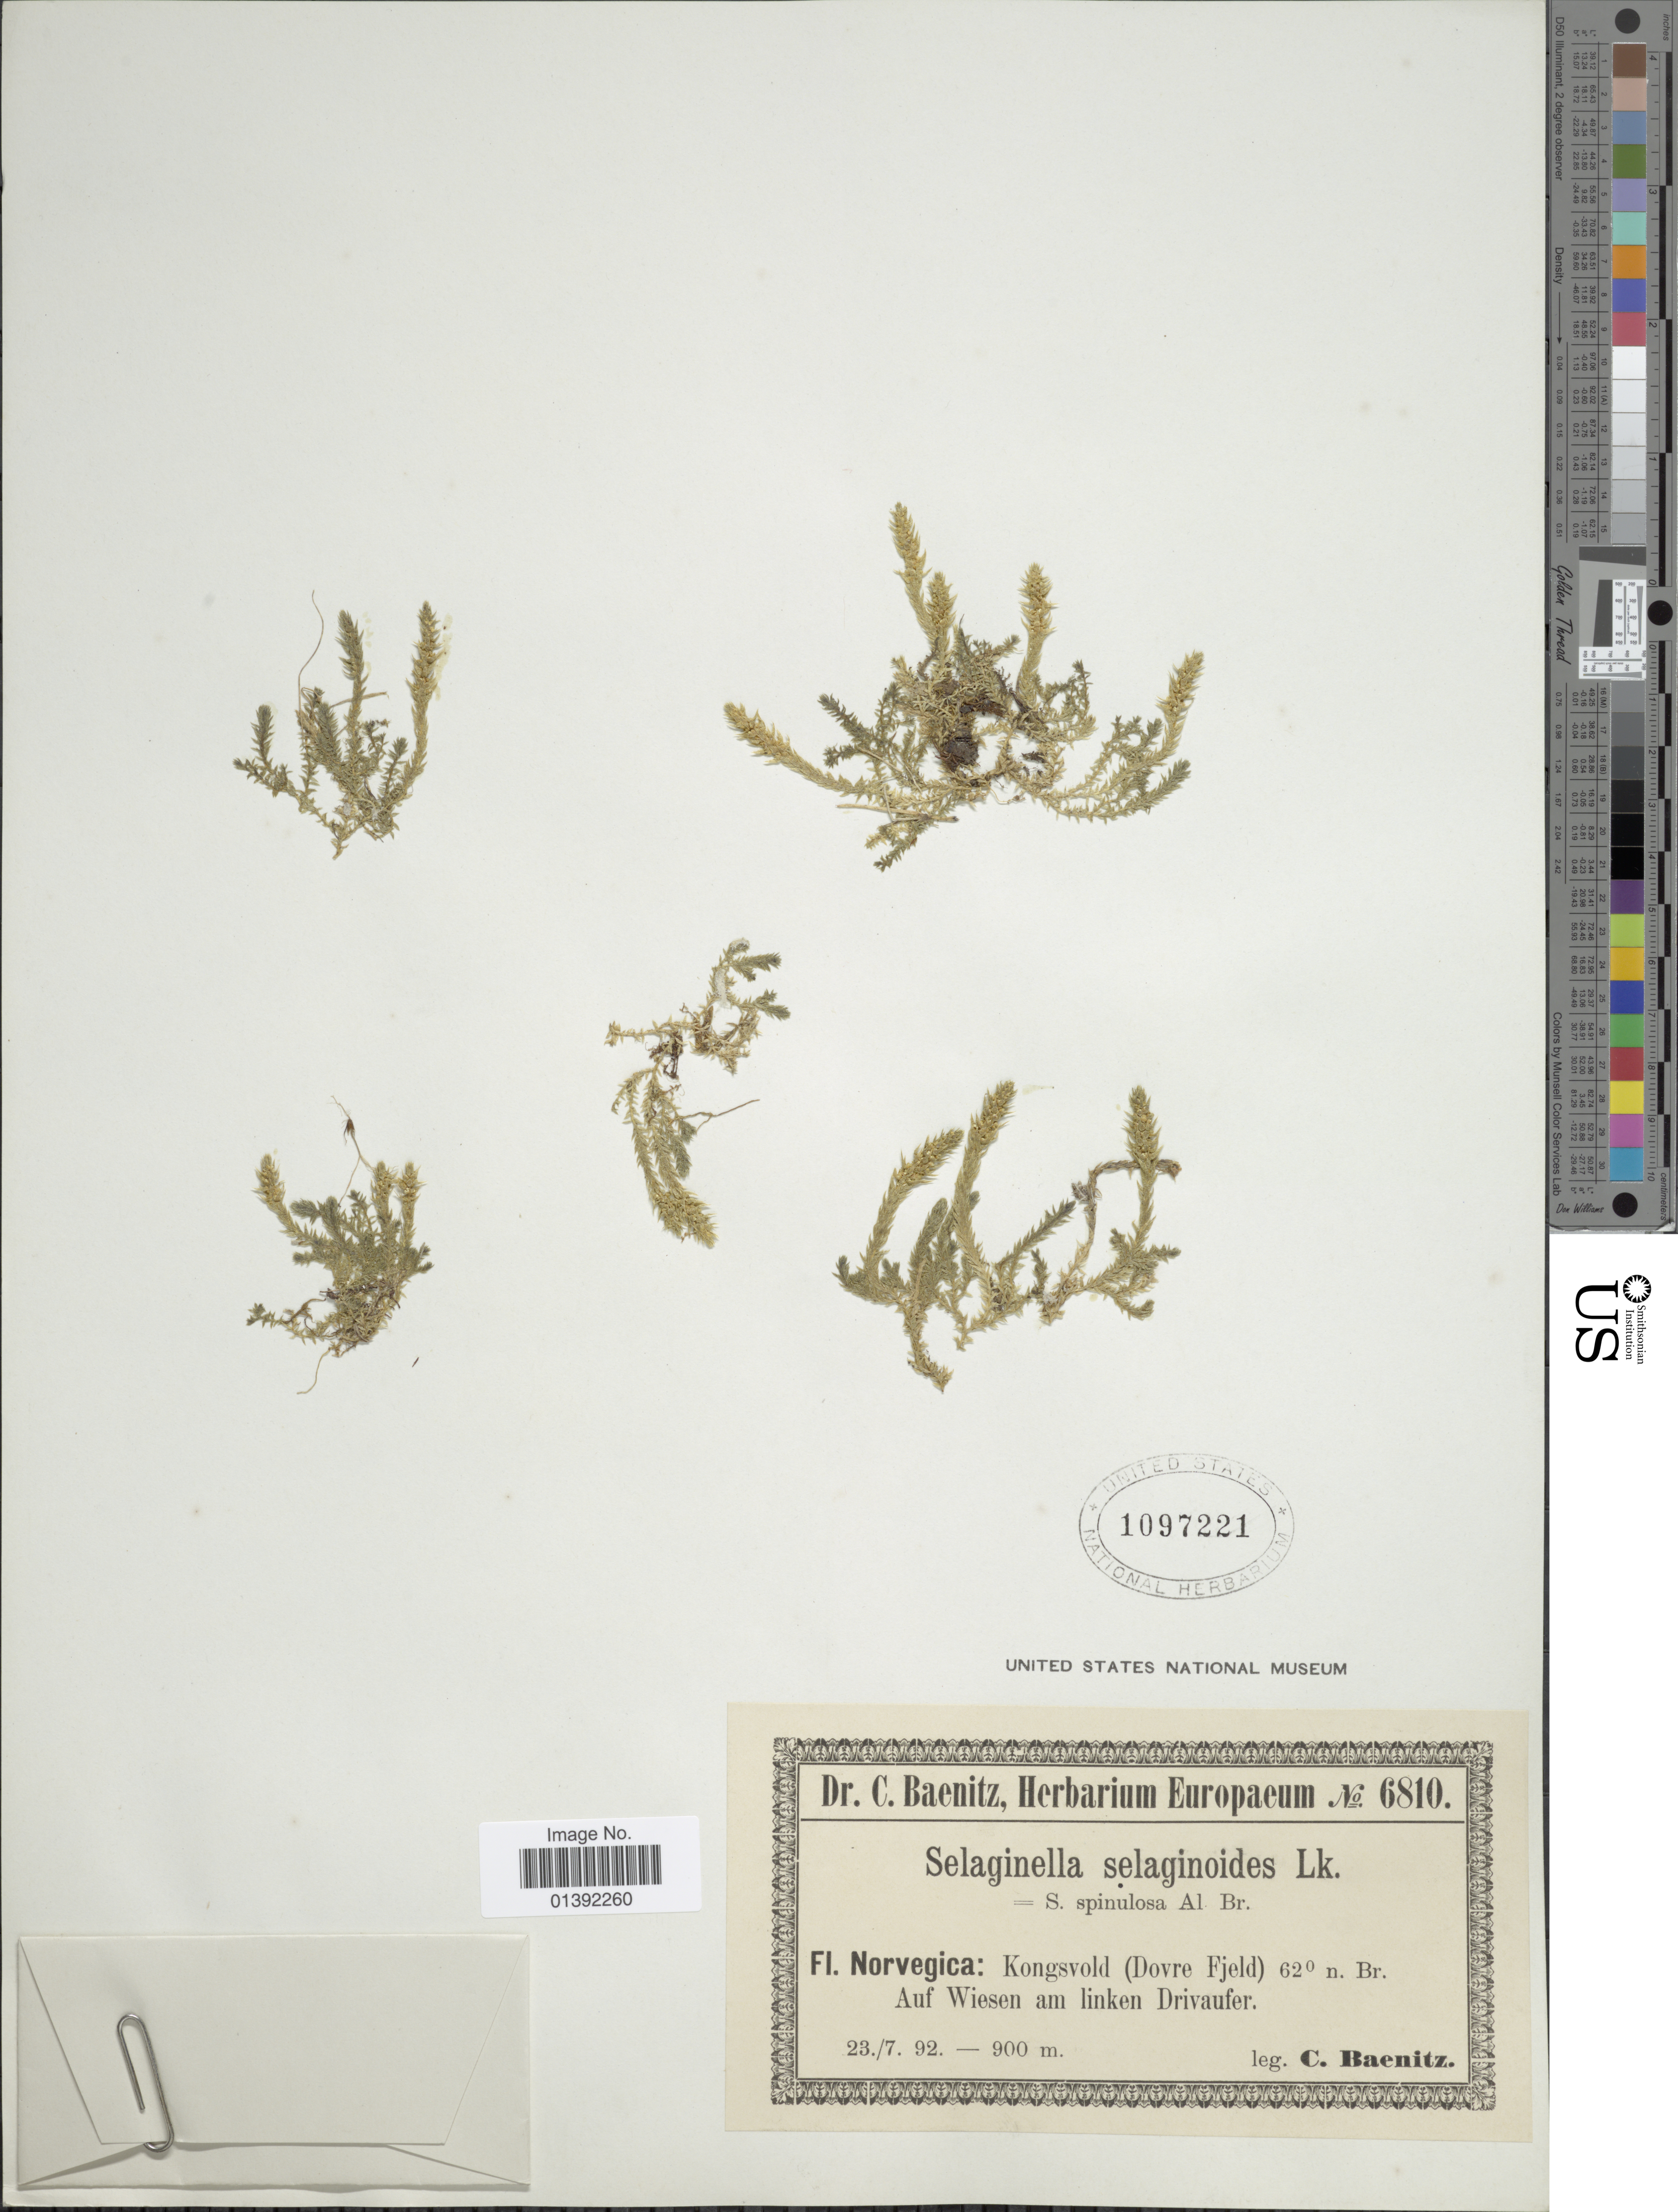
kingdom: Plantae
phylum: Tracheophyta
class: Lycopodiopsida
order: Selaginellales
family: Selaginellaceae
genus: Selaginella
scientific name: Selaginella selaginoides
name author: (L.) Link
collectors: C. G. Baenitz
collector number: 6810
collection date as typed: Transcribed d/m/y: 23/7/92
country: Norway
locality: Kongsvold (Dovre Fjeld), auf Wiesen am linken Drivaufer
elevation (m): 900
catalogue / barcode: US 1097221